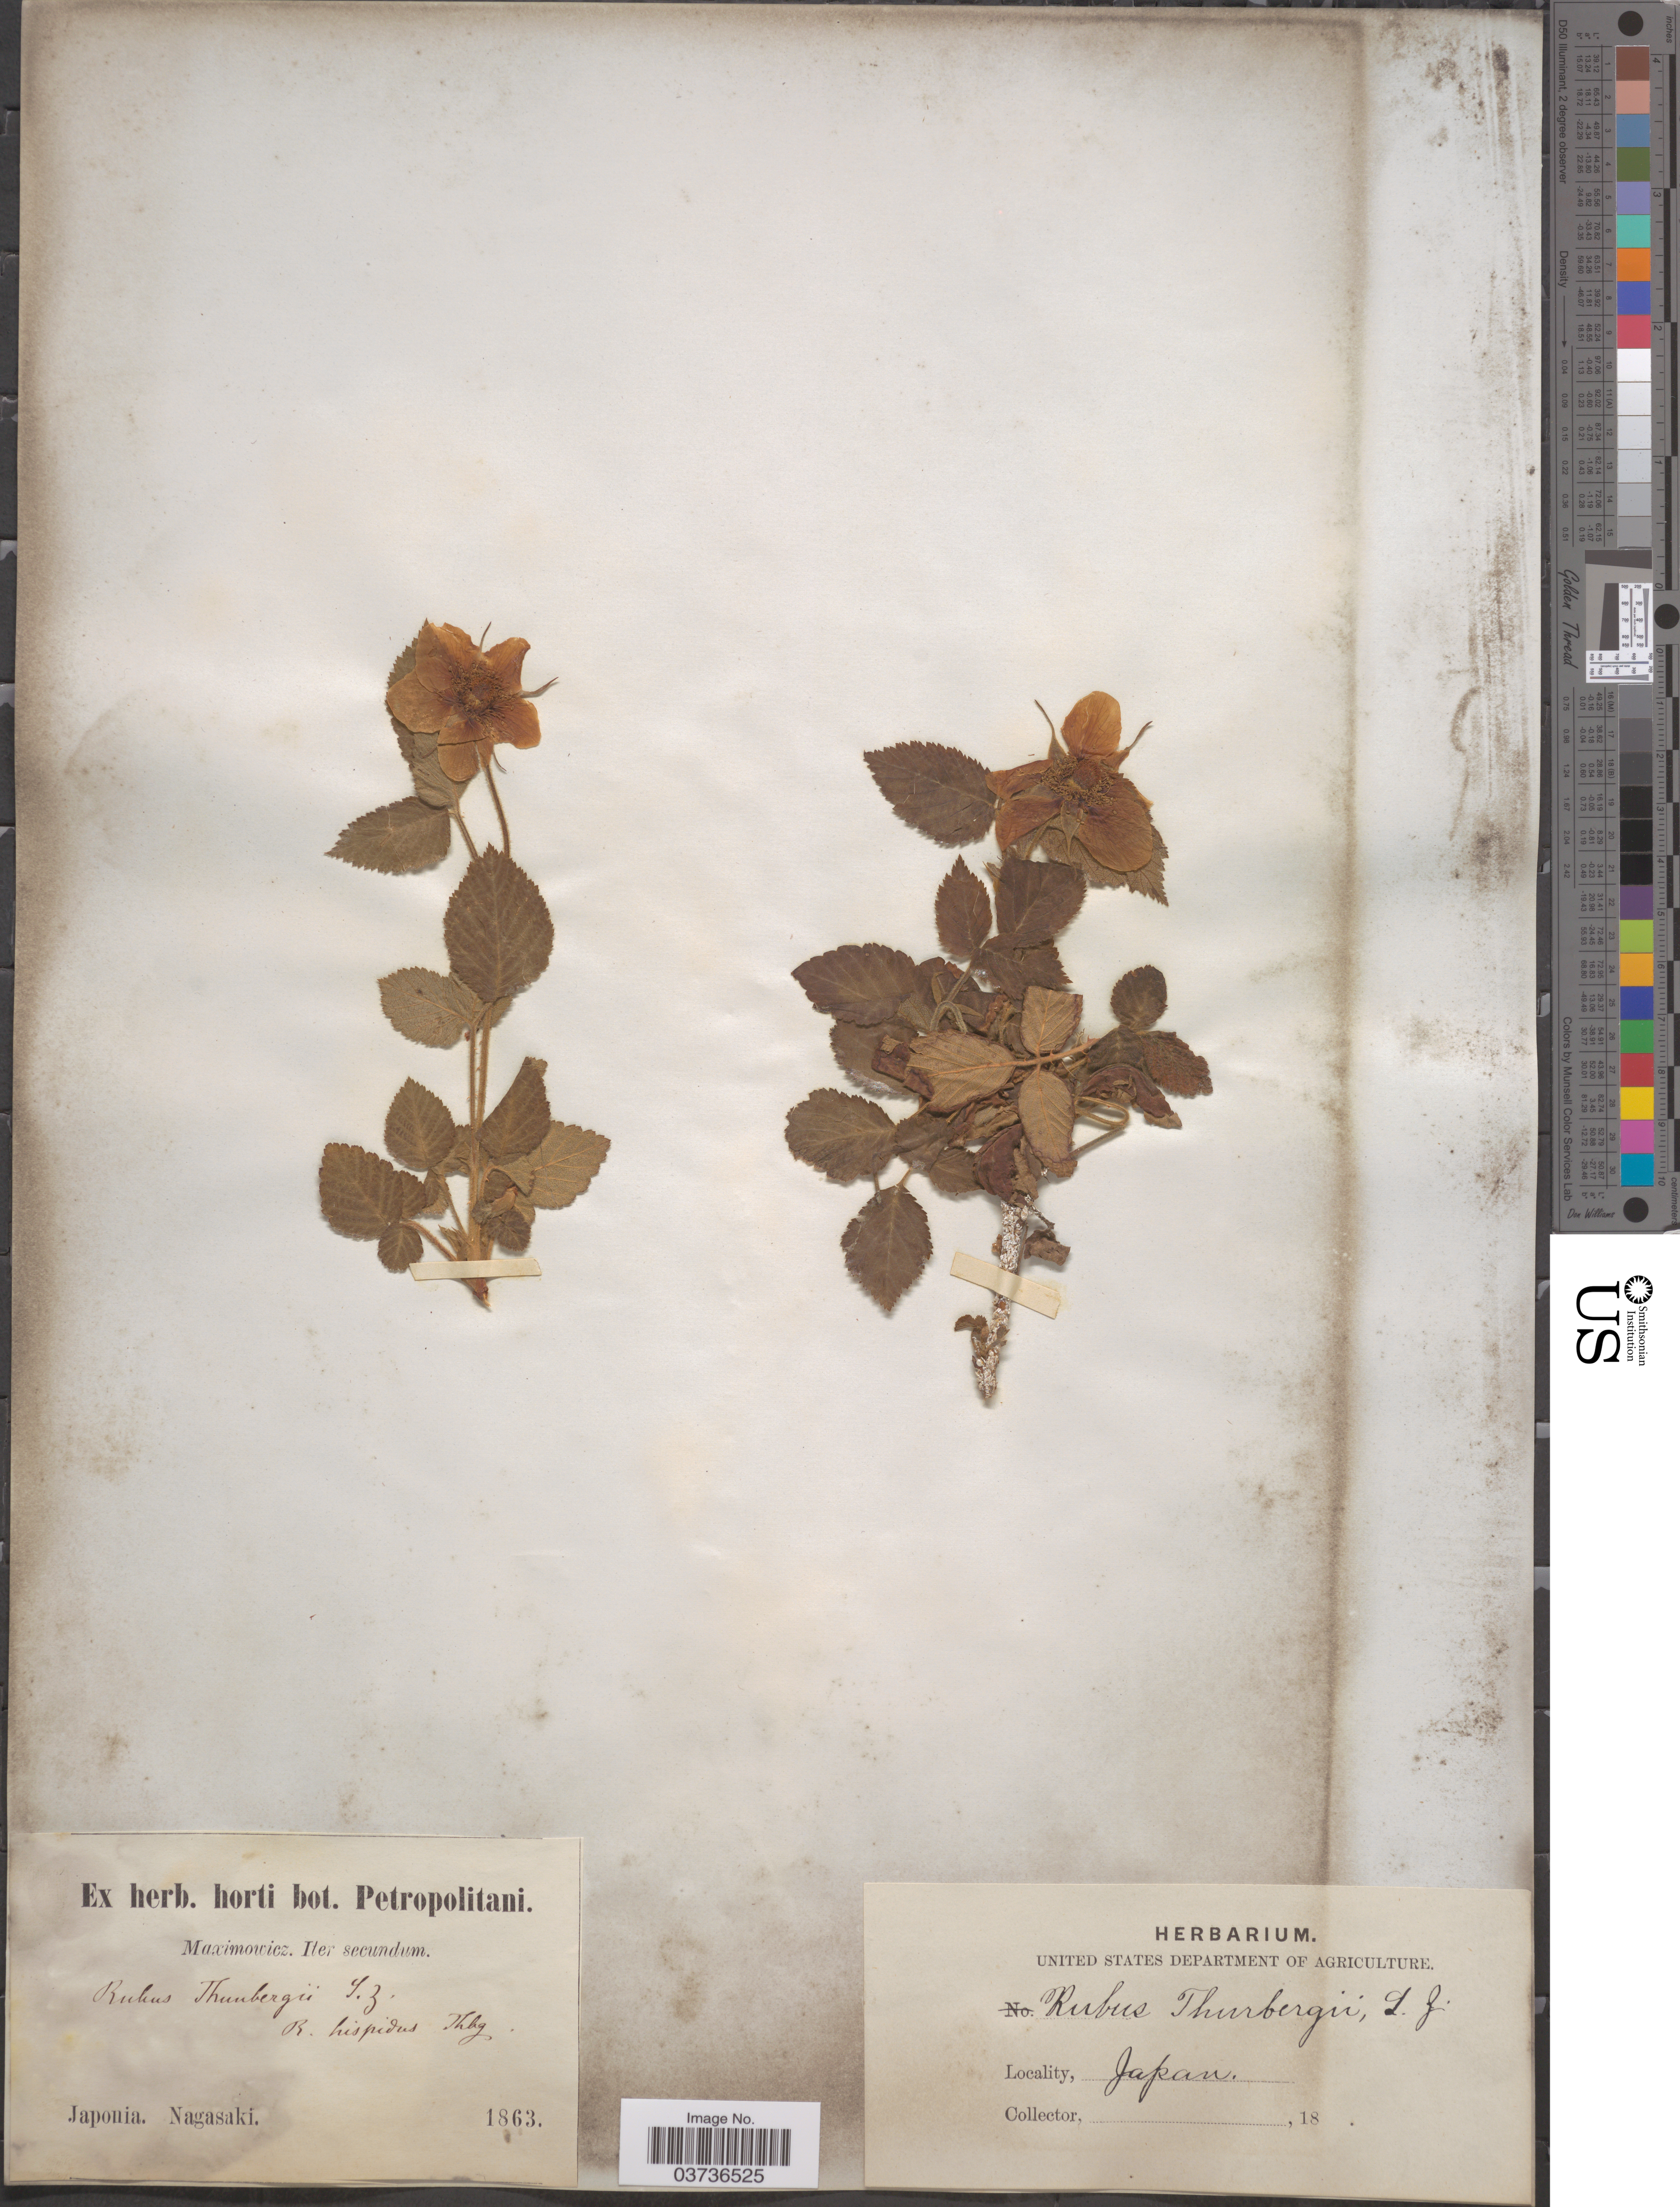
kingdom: Plantae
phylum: Tracheophyta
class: Magnoliopsida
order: Rosales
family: Rosaceae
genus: Rubus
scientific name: Rubus thunbergii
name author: Siebold & Zucc.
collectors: Maximowicz, --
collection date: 1863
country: Japan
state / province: Nagasaki